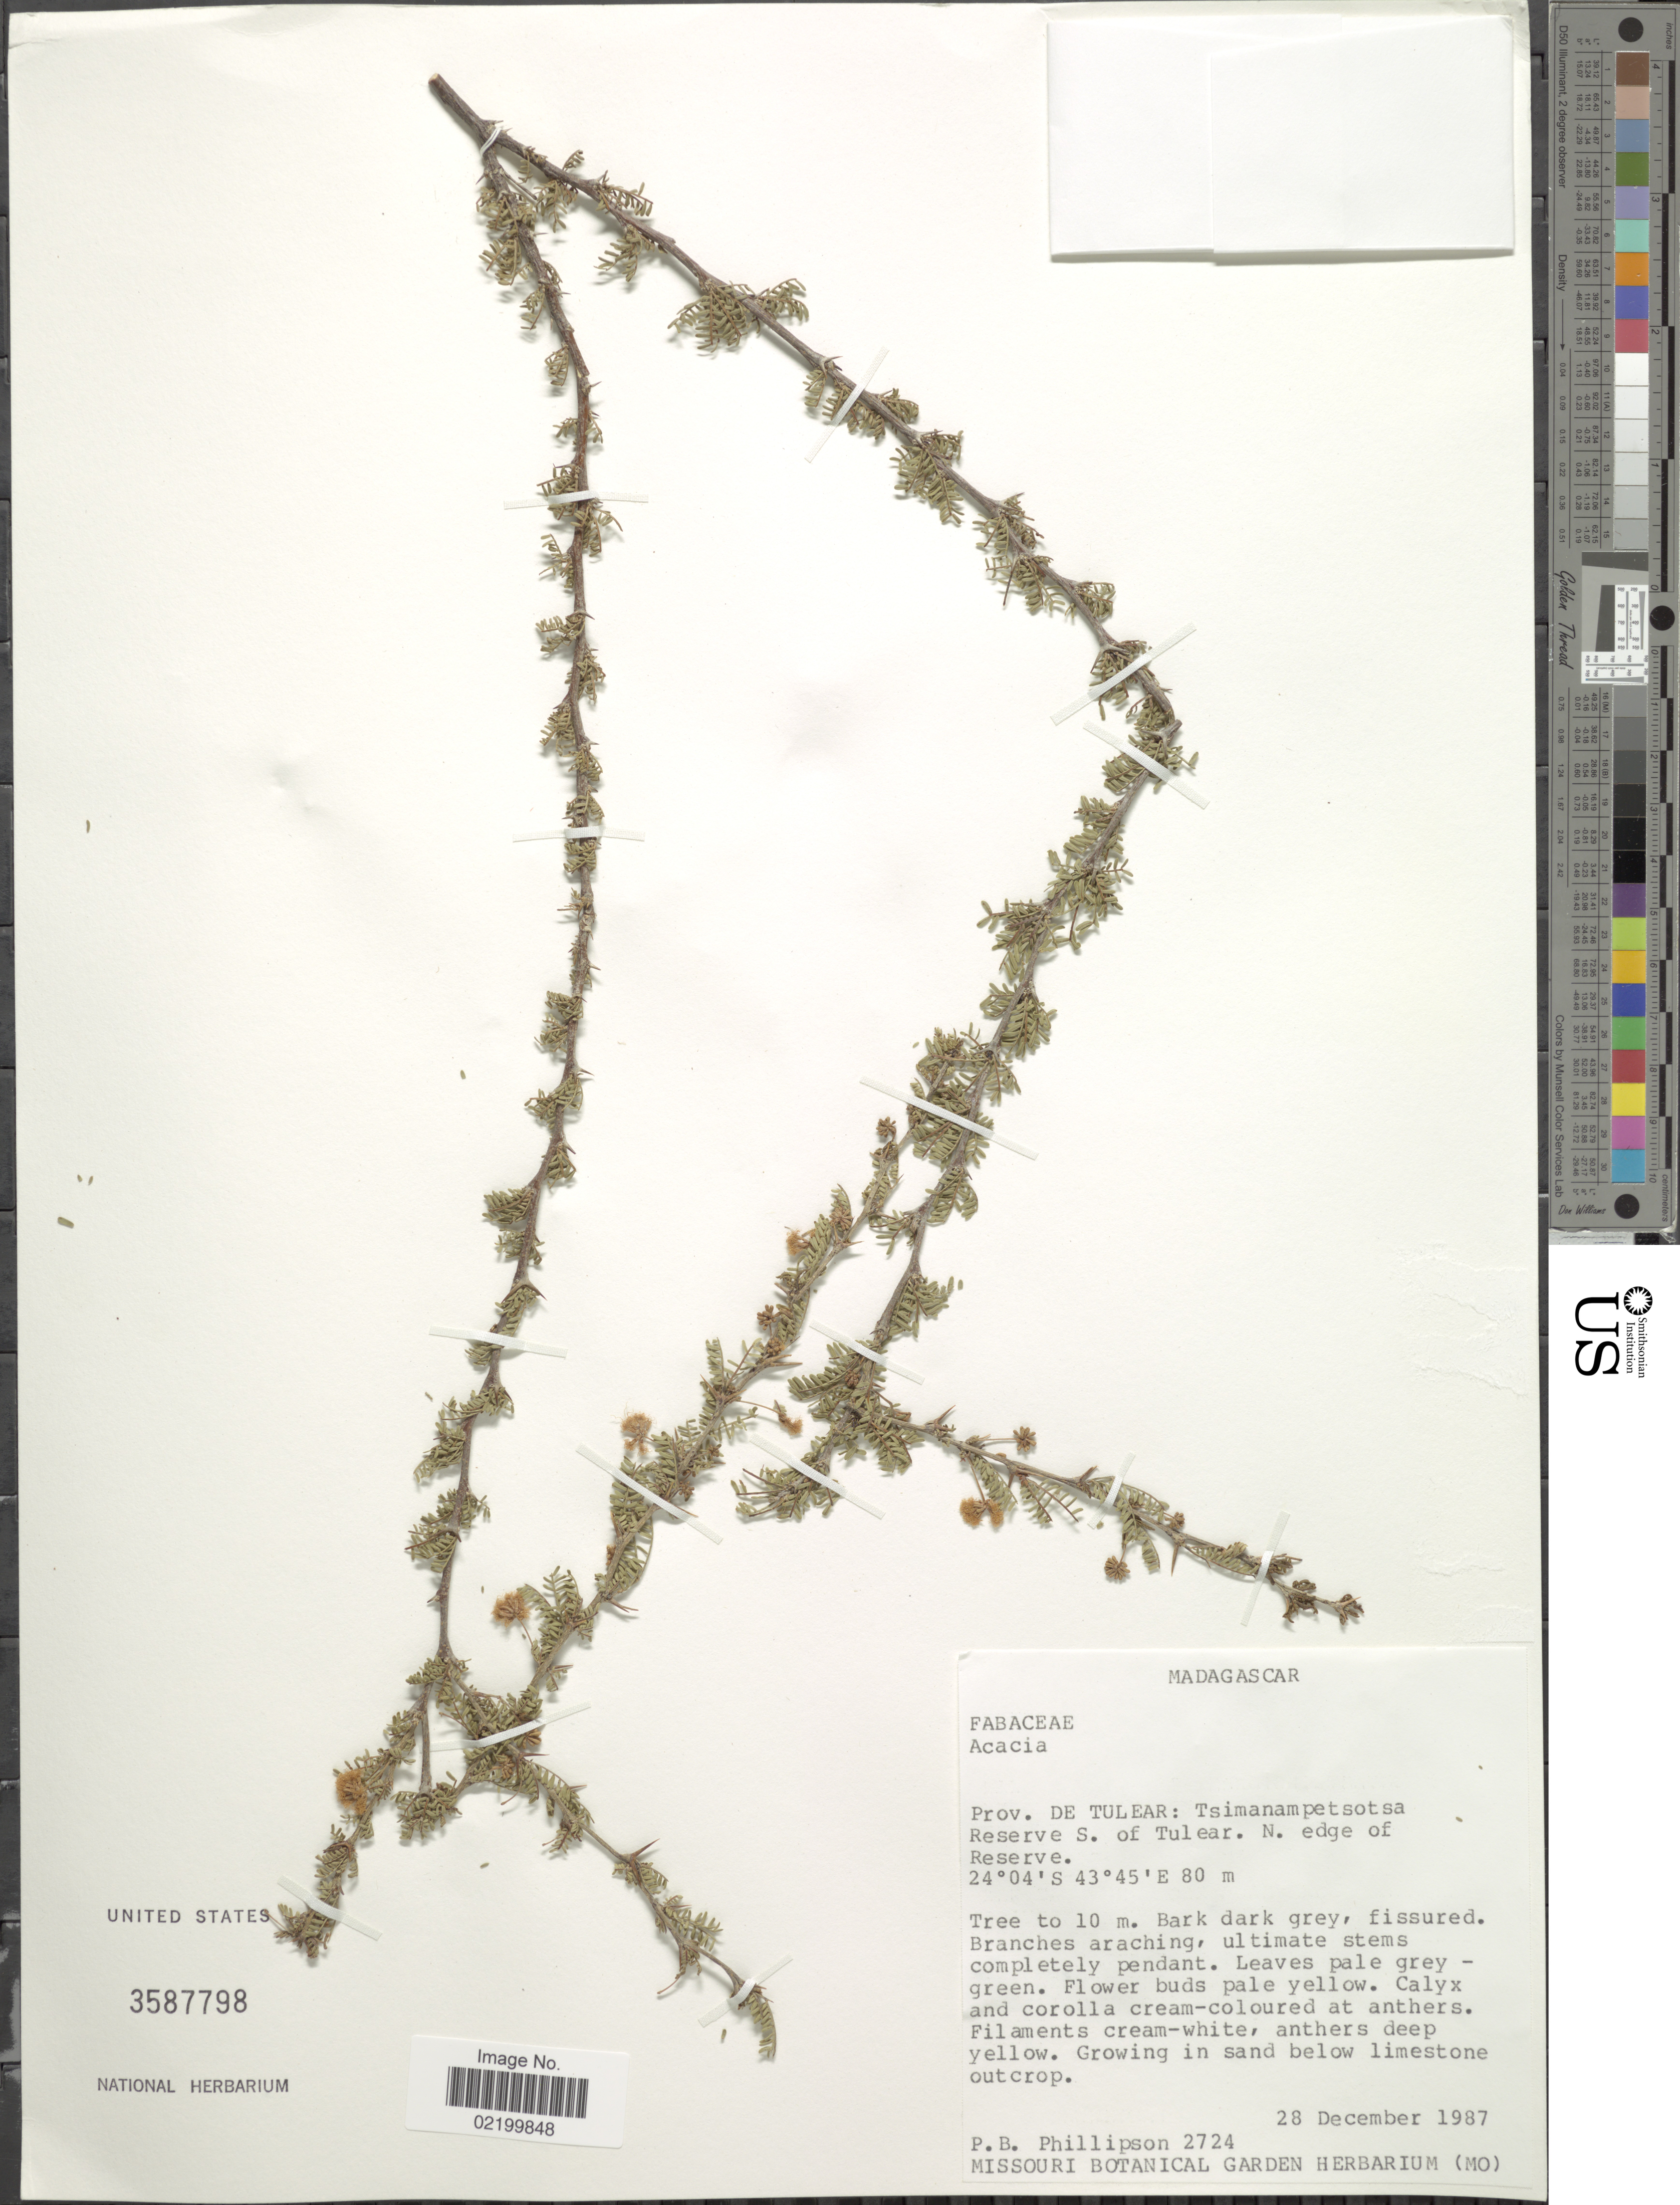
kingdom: Plantae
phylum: Tracheophyta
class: Magnoliopsida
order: Fabales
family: Fabaceae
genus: Vachellia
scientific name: Vachellia bellula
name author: (Drake) Boatwr.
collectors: P. B. Phillipson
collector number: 2724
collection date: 1987-12-28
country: Madagascar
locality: Prov. De Tulear: Tsimanampetsotsa Reserve S. of Tulear. N. edge of Reserve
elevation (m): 80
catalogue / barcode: US 3587798